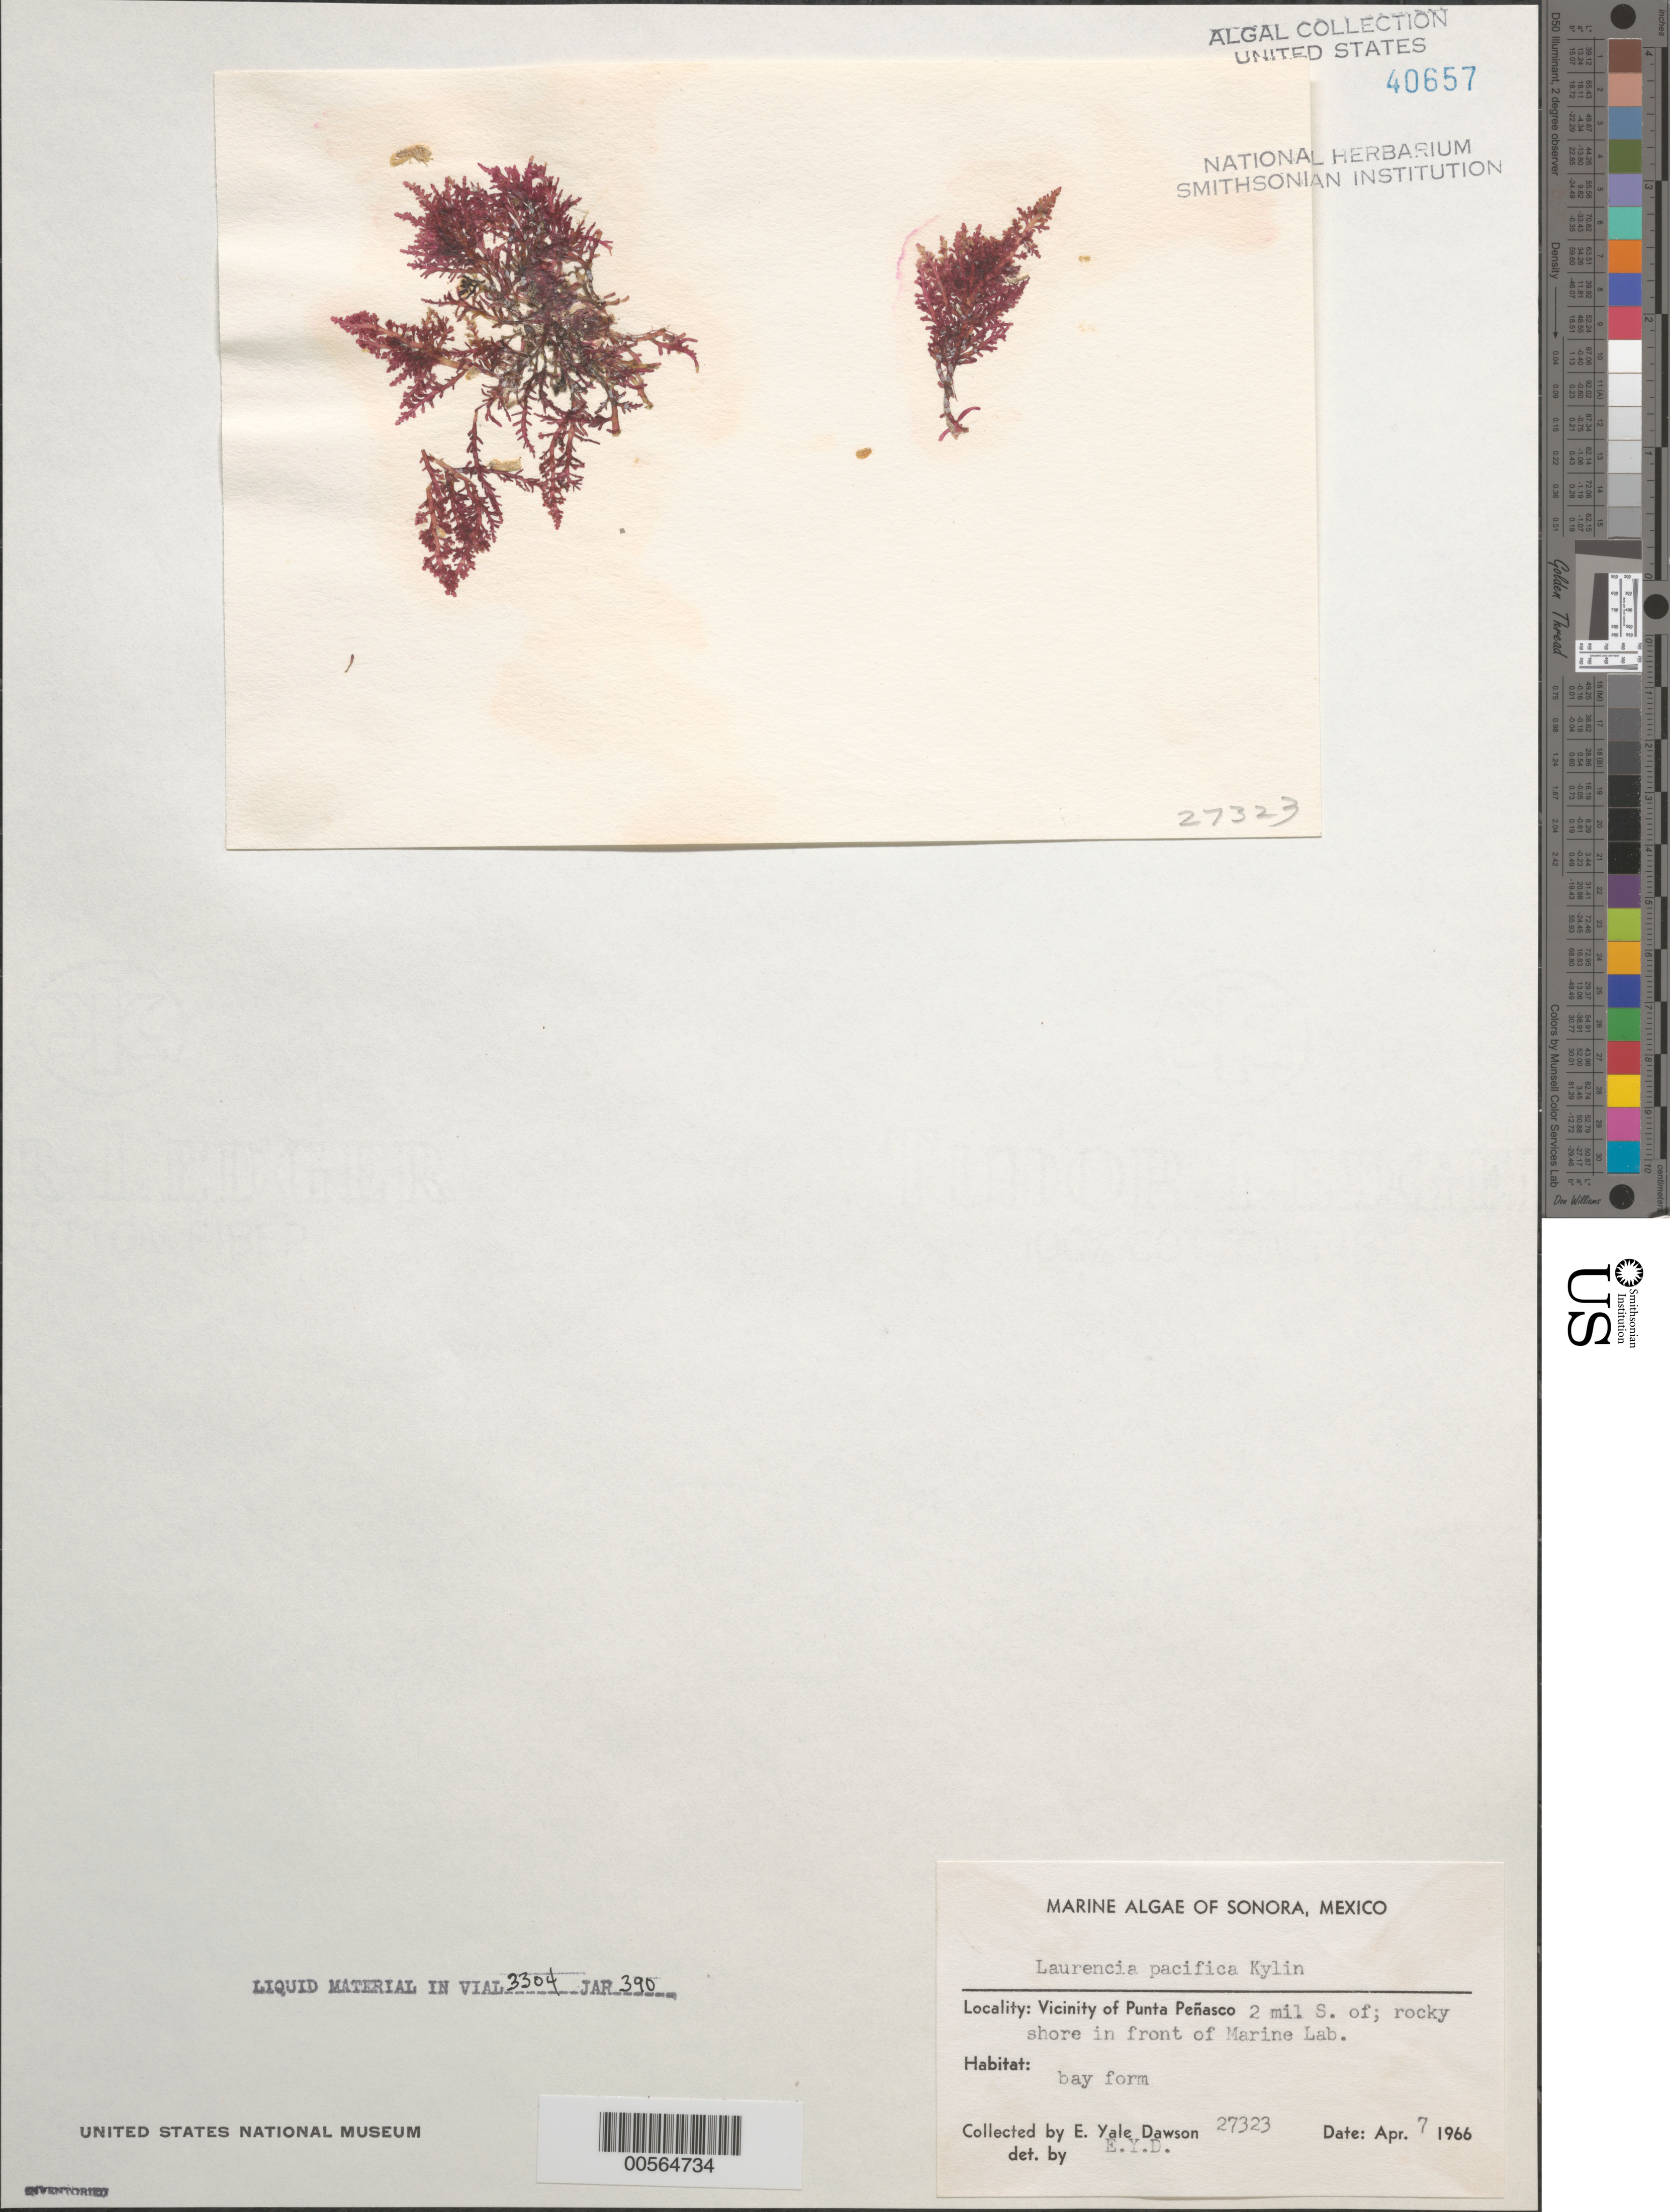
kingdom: Plantae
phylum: Rhodophyta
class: Florideophyceae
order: Ceramiales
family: Rhodomelaceae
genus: Laurencia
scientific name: Laurencia pacifica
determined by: Dawson, E. Y.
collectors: E. Y. Dawson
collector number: EYD 27323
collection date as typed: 07 Apr 1966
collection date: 1966-04-07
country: Mexico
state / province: Sonora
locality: Marine laboratory shore, 2 miles south of Punta Penasco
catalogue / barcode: US 40657